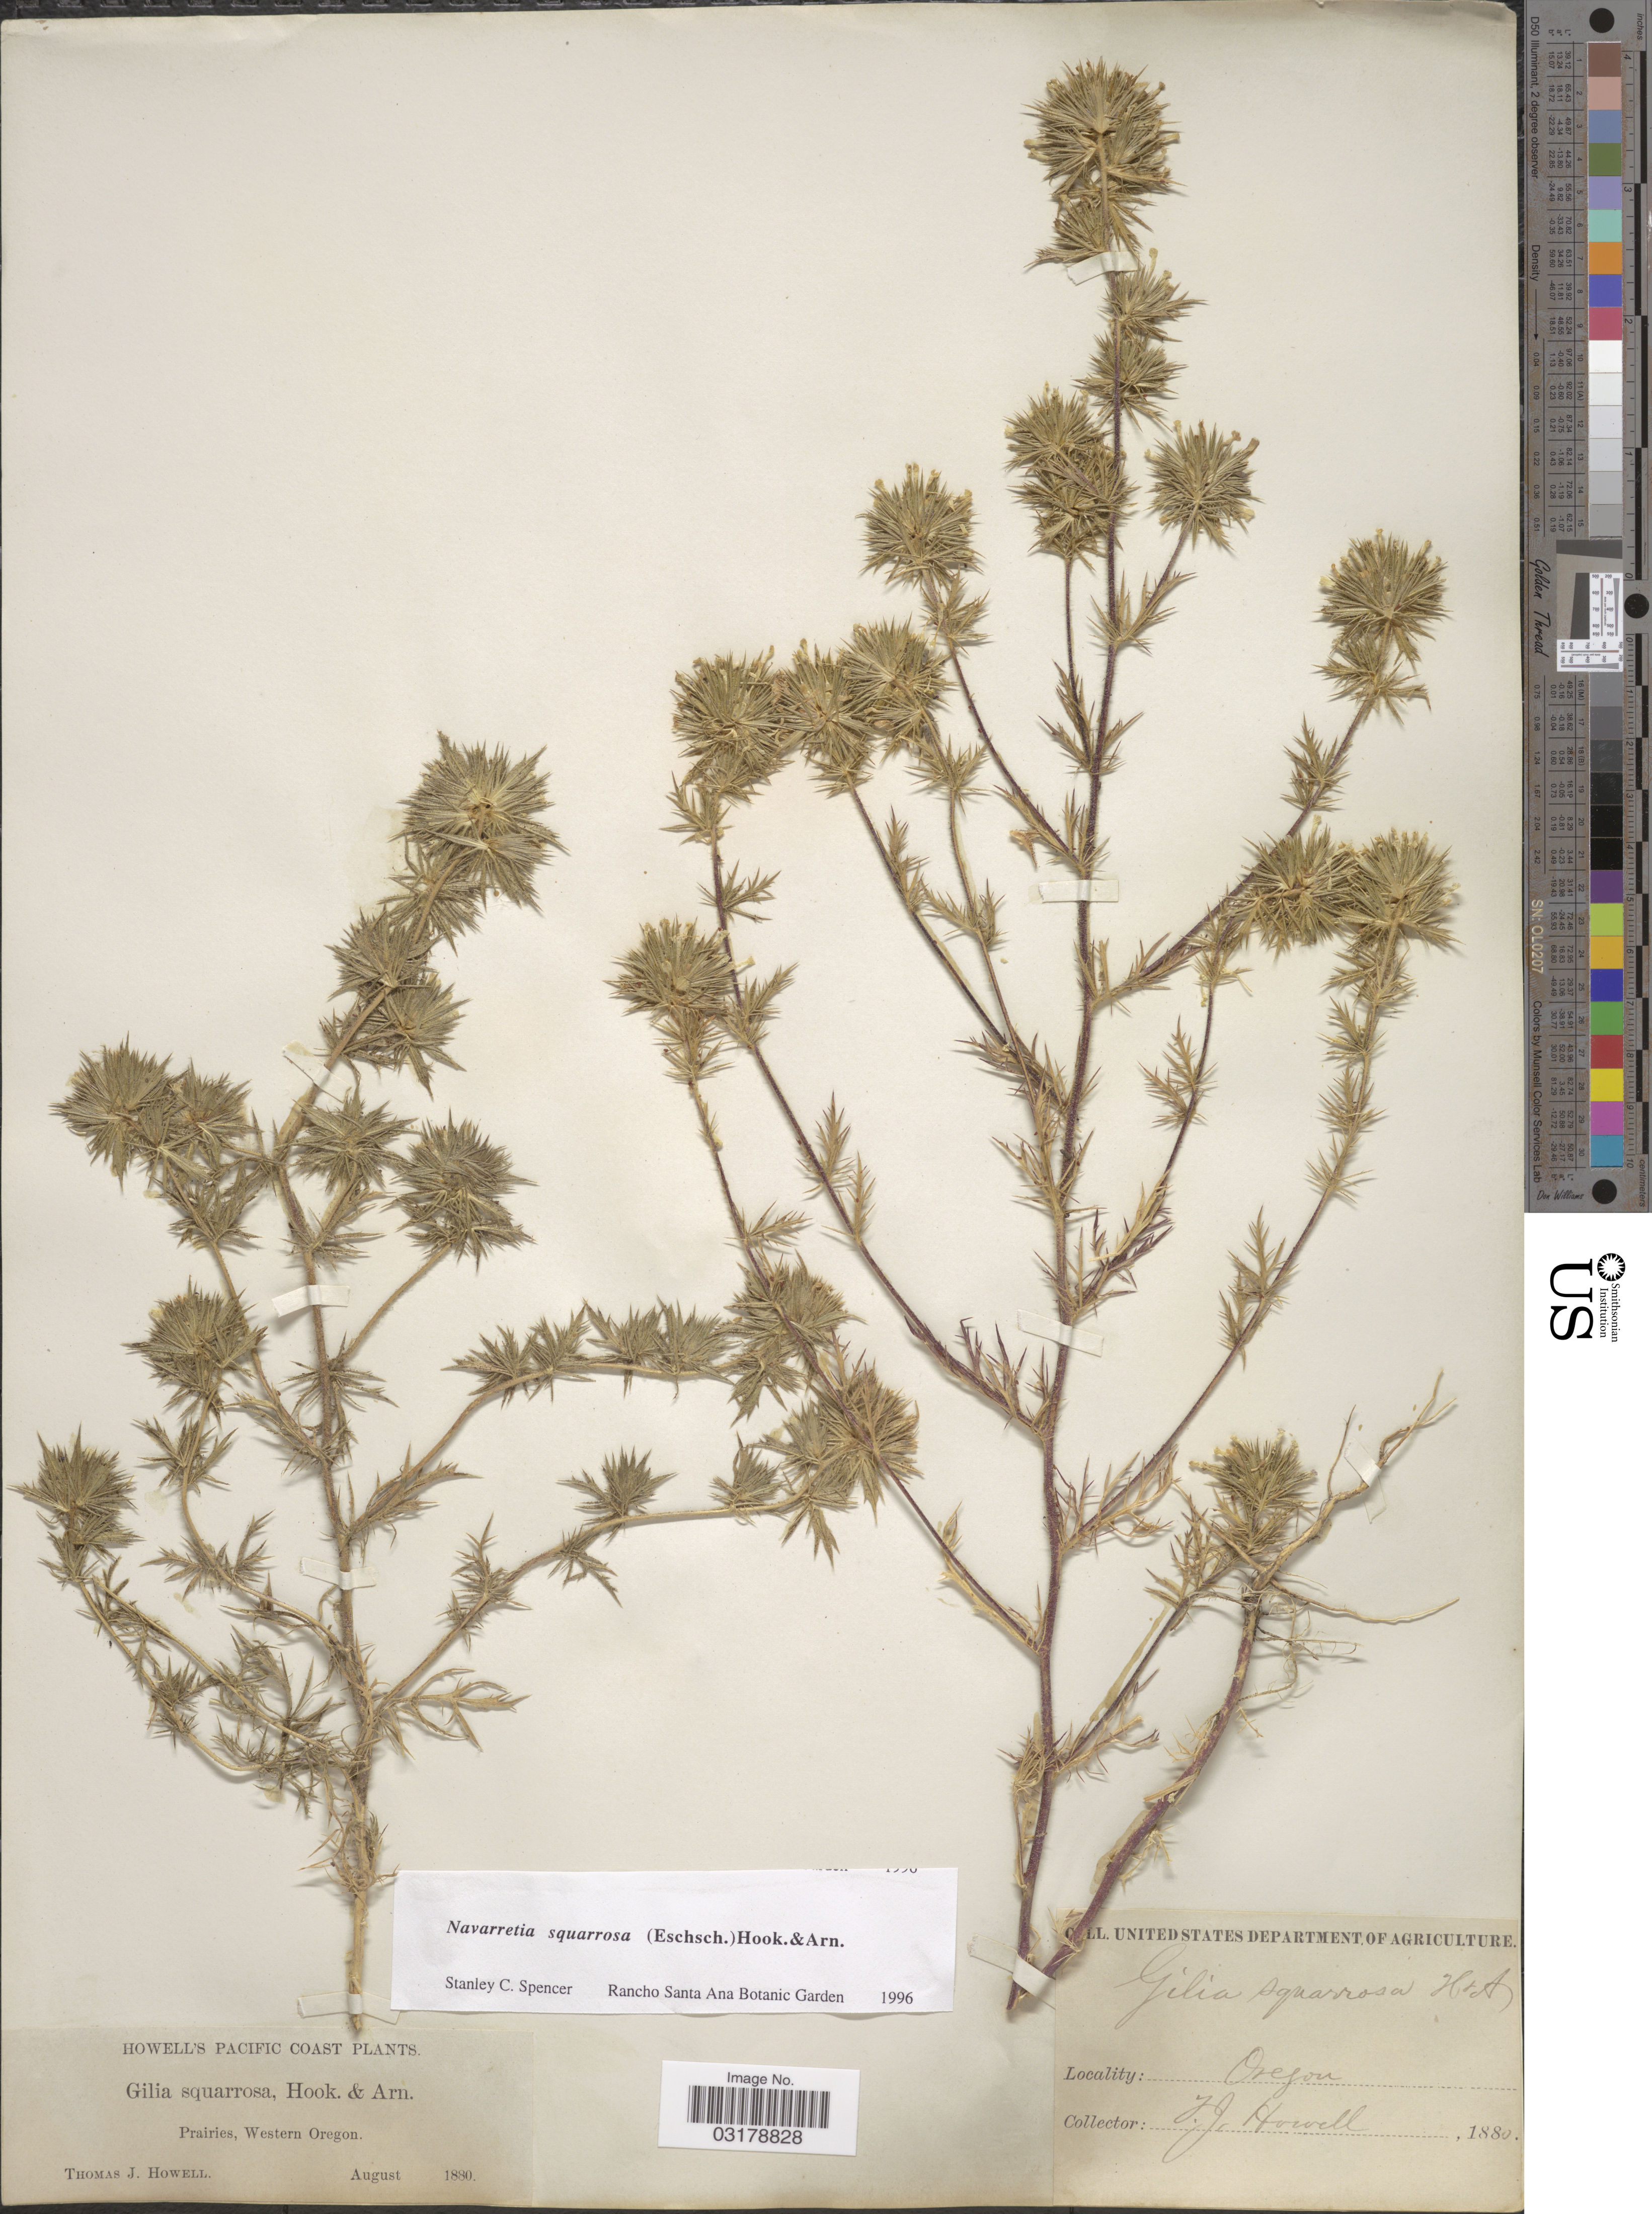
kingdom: Plantae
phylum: Tracheophyta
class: Magnoliopsida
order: Ericales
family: Polemoniaceae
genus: Navarretia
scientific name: Navarretia squarrosa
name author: (Eschsch.) Hook. & Arn.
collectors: T. J. Howell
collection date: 1880-08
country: United States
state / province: Oregon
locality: Pacific Coast. Prairies, Western Oregon.